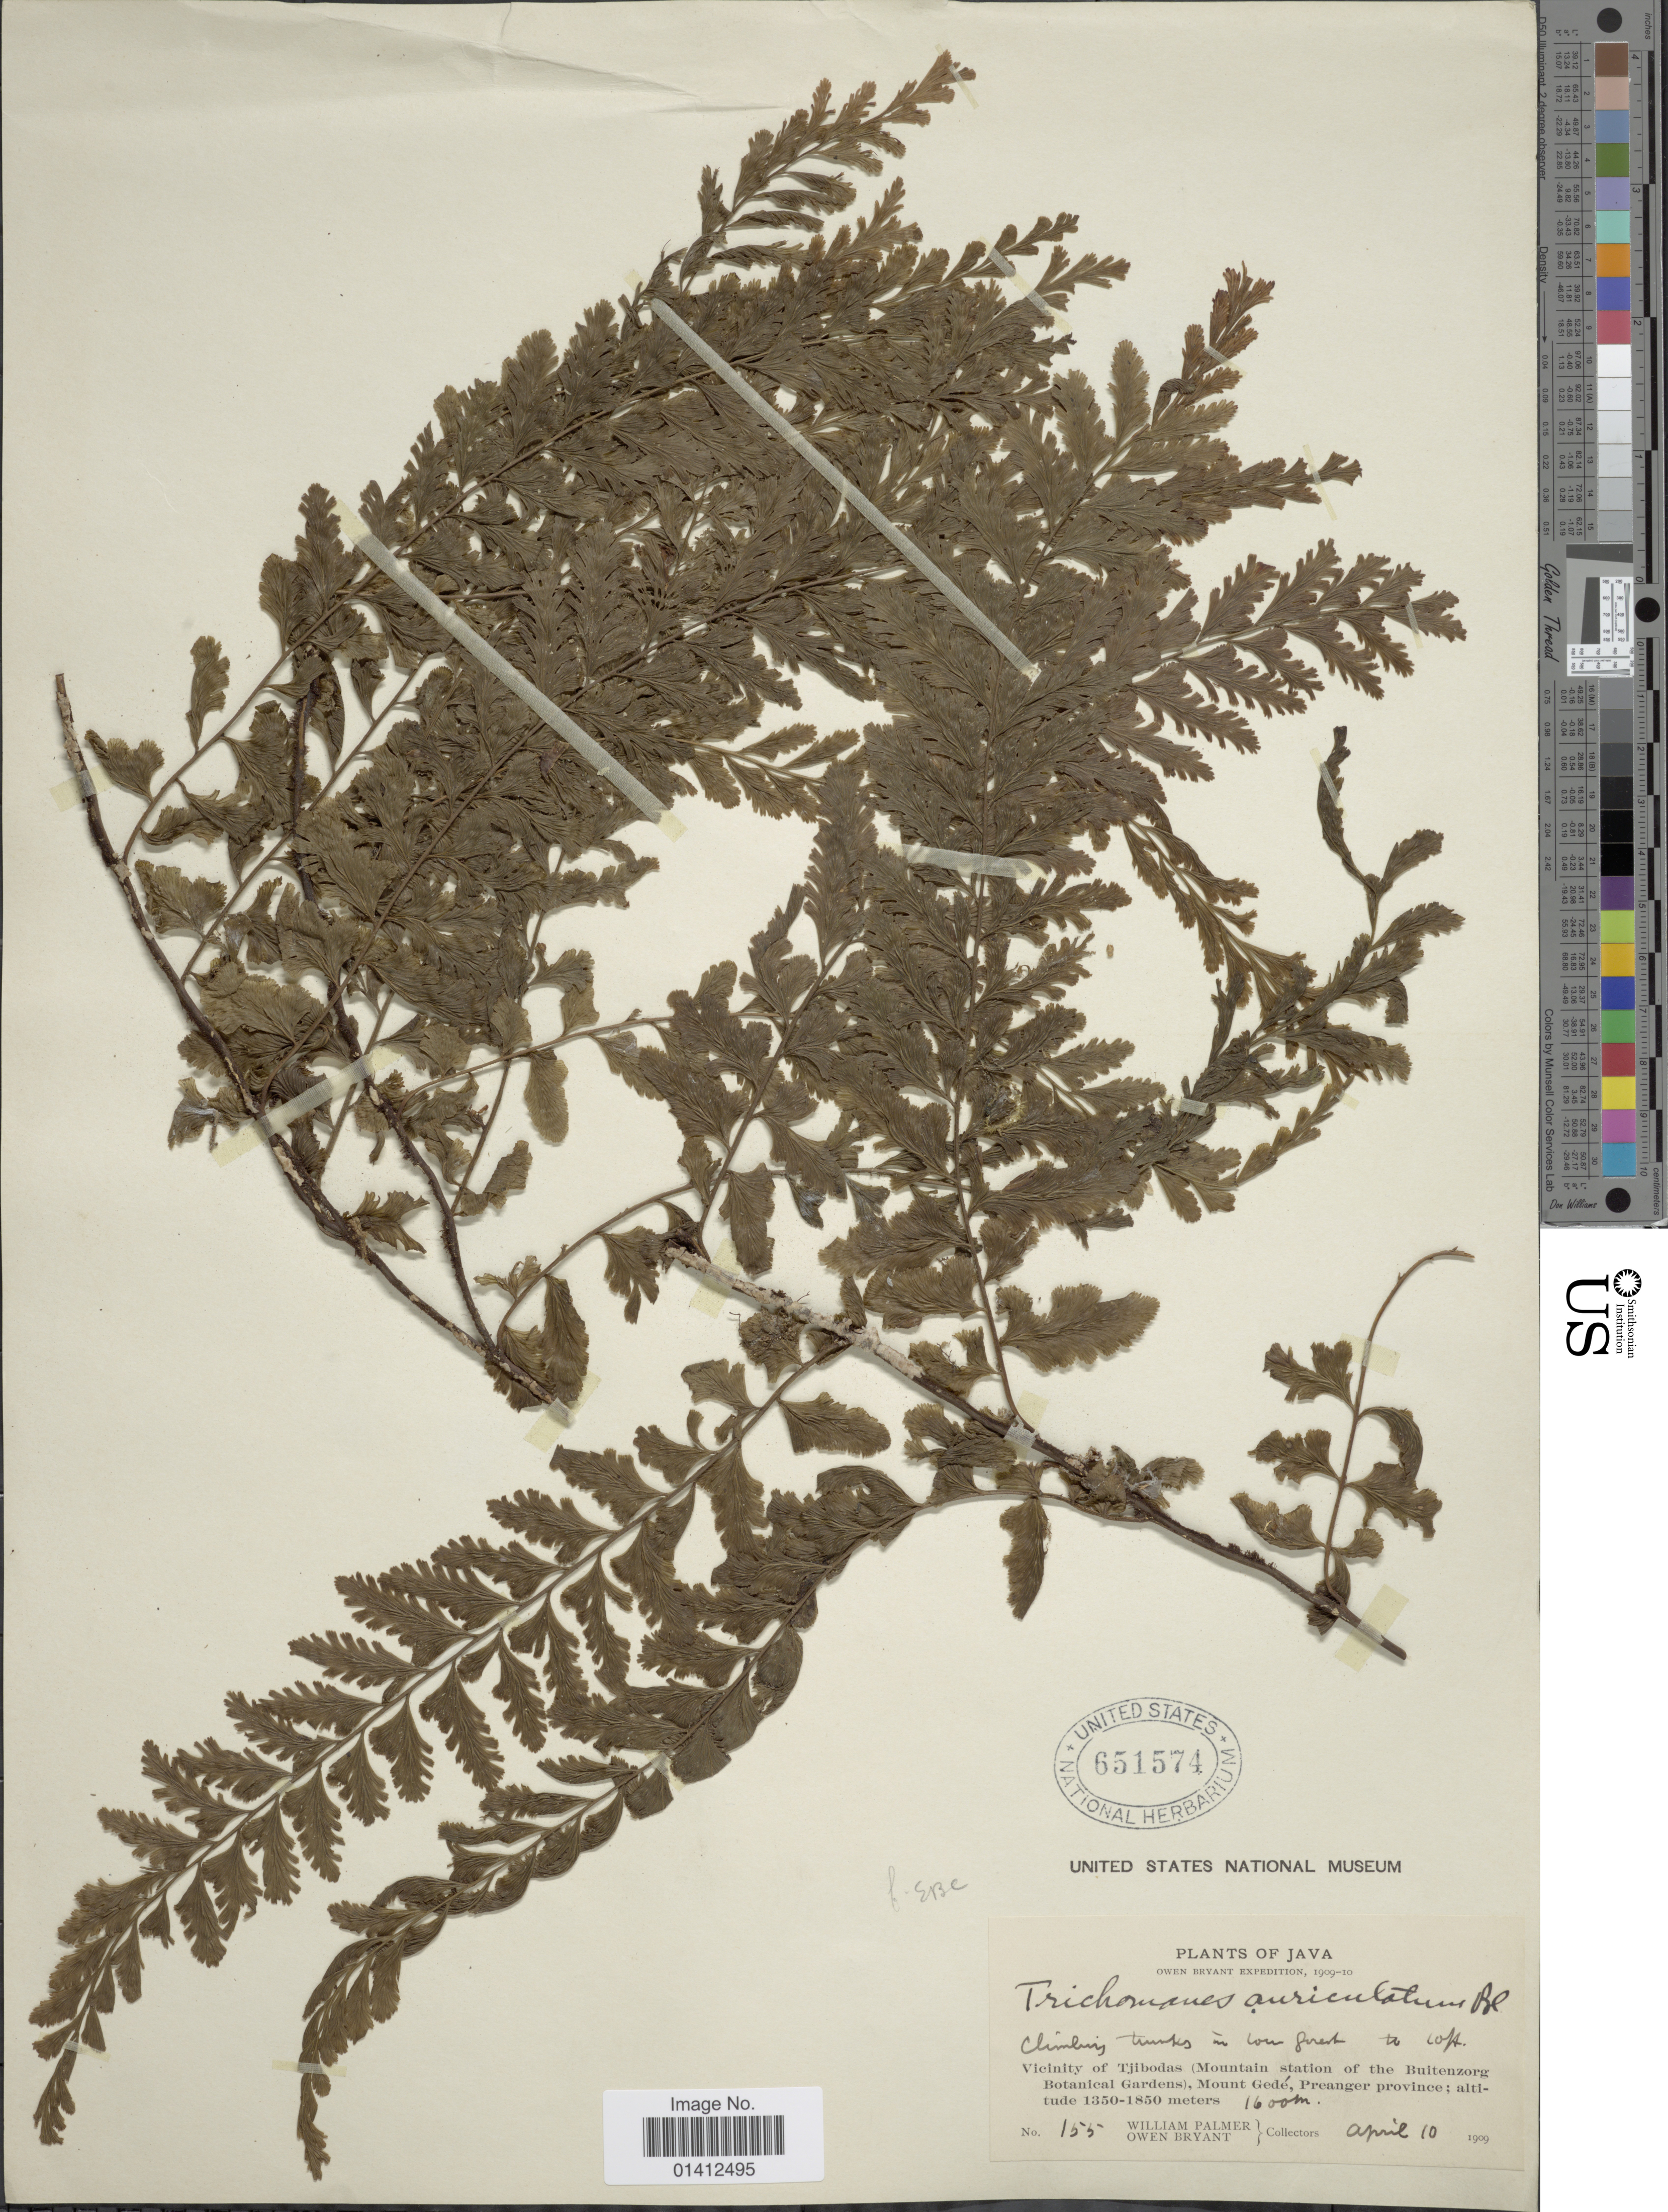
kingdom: Plantae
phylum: Tracheophyta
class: Polypodiopsida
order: Hymenophyllales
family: Hymenophyllaceae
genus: Vandenboschia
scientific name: Vandenboschia auriculata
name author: (Blume) Copel.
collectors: W. Palmer & O. Bryant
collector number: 155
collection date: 1909-04-10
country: Indonesia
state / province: Java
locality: Vicinity of Tjibodas (Mountain station of the Buitenzorg Botanical Gardens), Mount Gedé, Preanger province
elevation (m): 1600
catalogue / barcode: US 651574